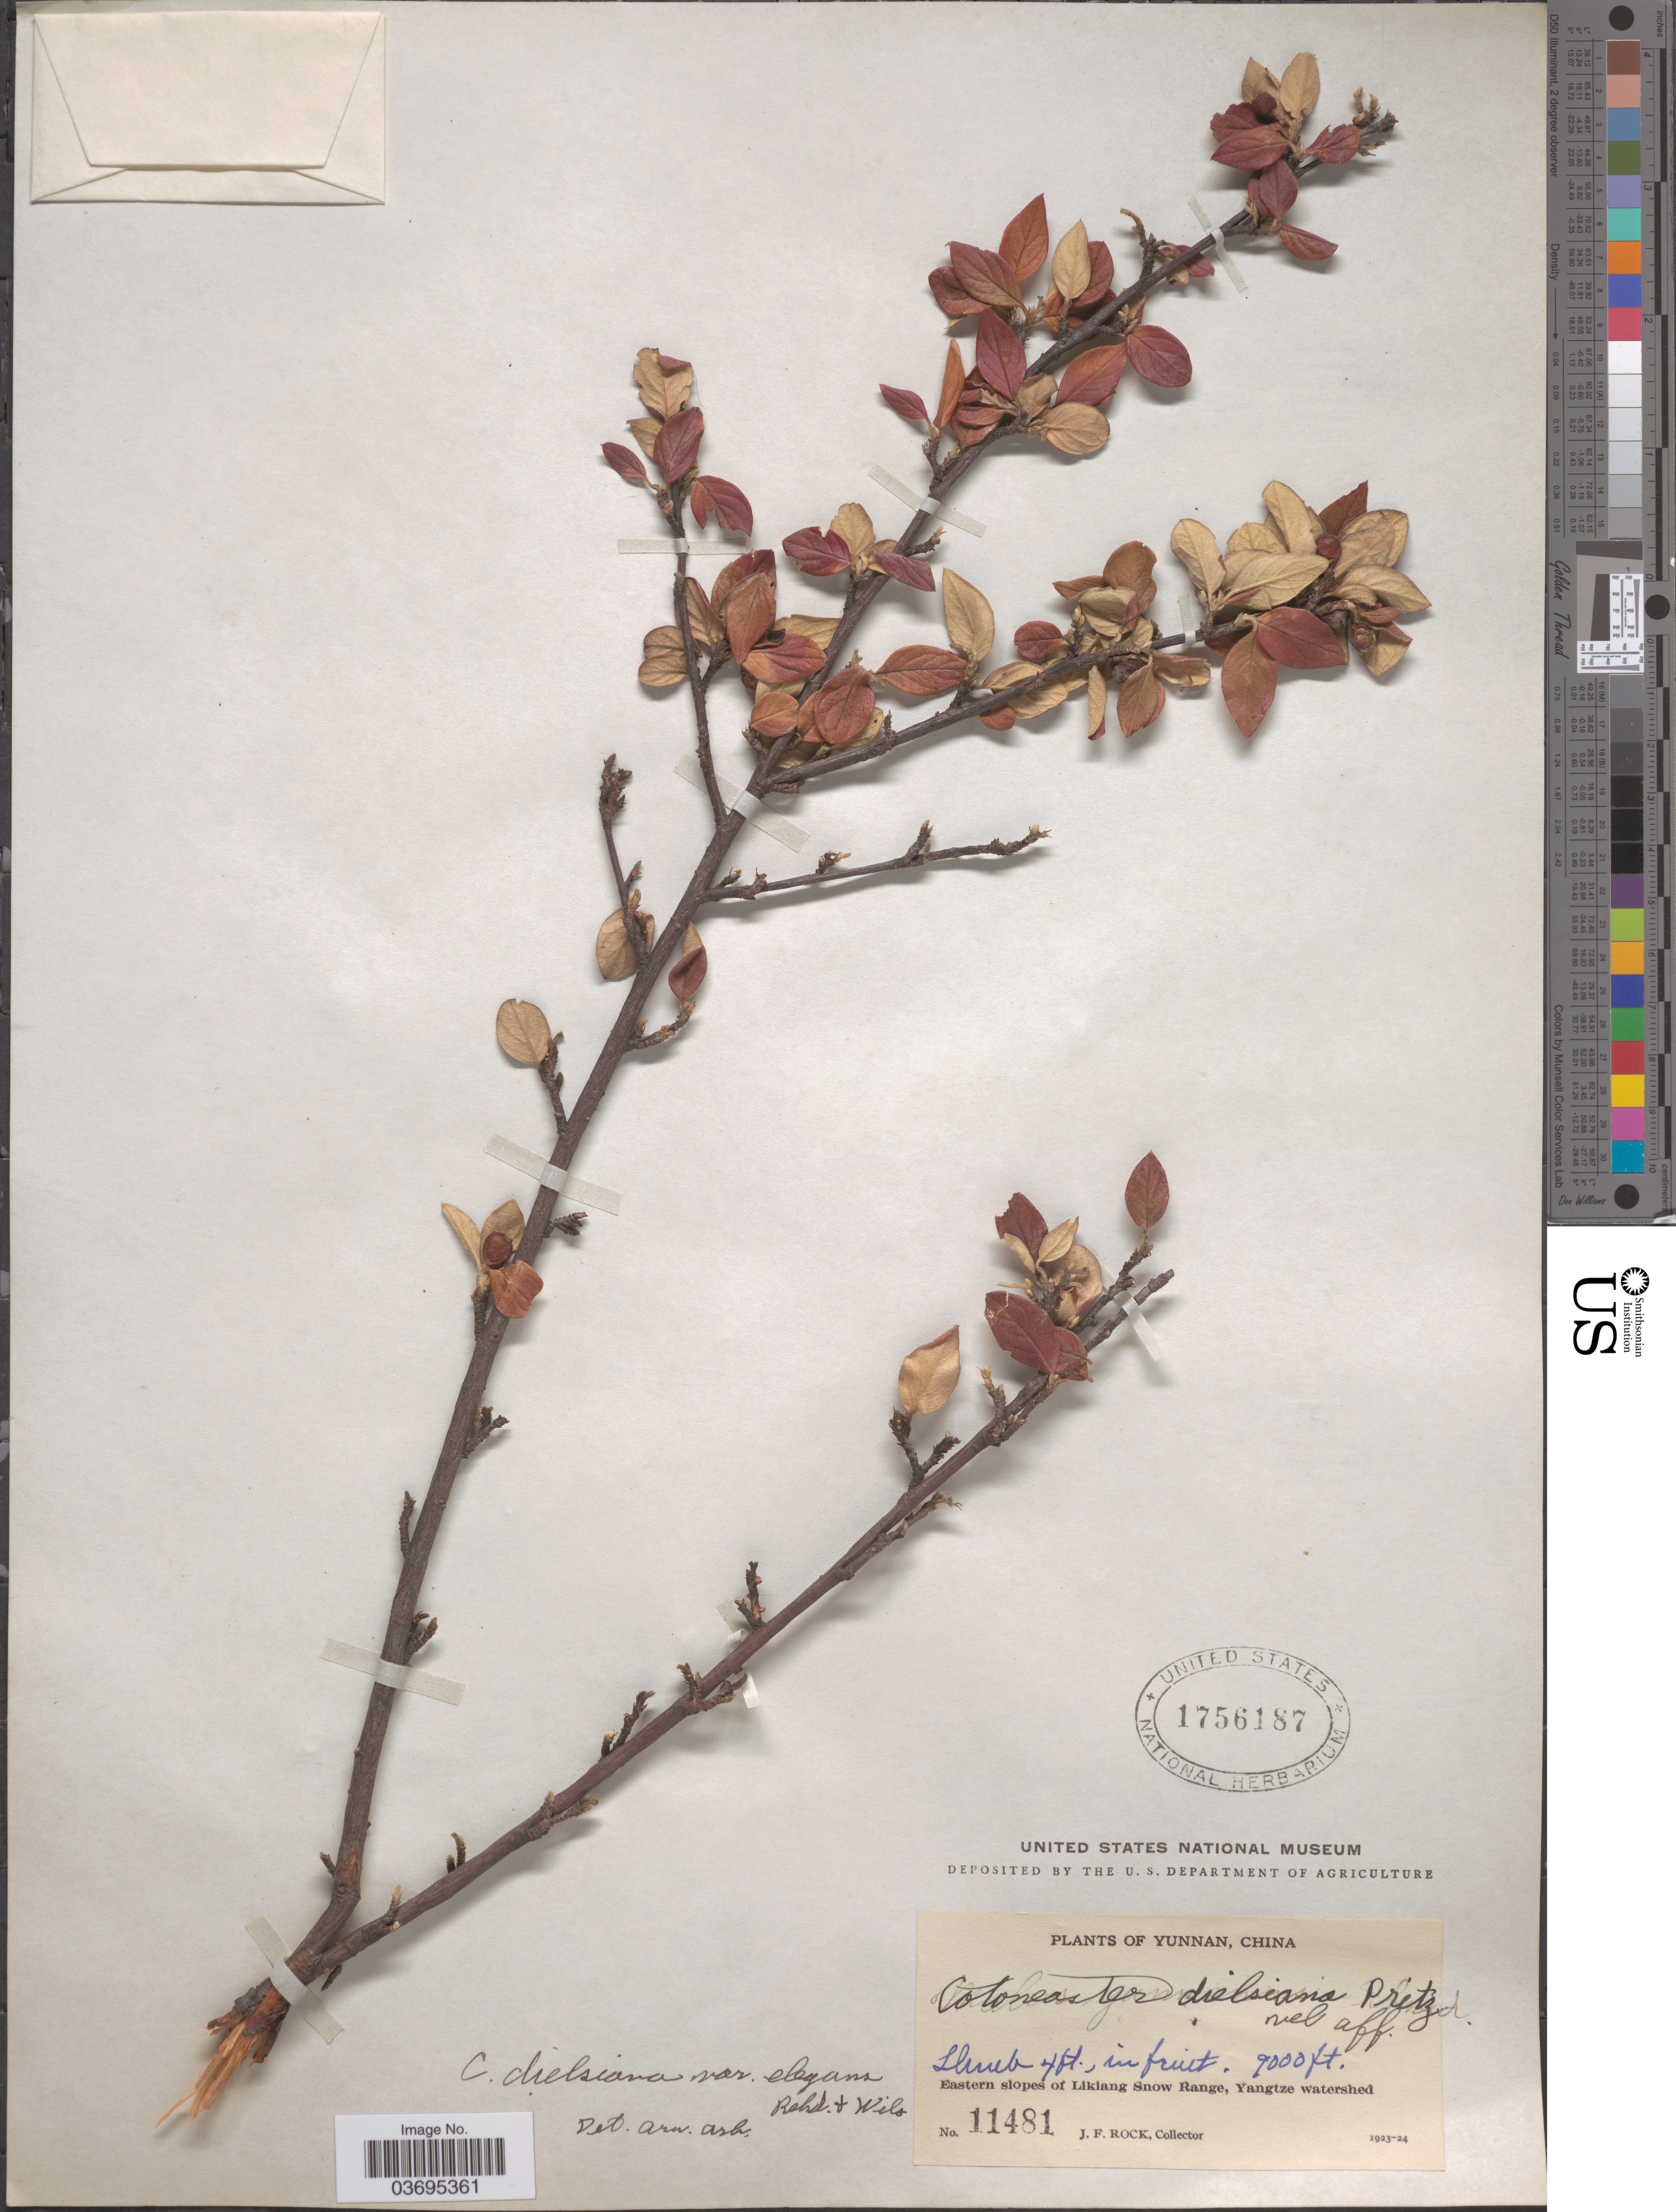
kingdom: Plantae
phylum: Tracheophyta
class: Magnoliopsida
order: Rosales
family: Rosaceae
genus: Cotoneaster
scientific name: Cotoneaster dielsianus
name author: E. Pritz. ex Diels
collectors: J. Rock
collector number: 11481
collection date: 1923/1924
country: China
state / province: Yunnan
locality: Eastern slopes of Likiang Snow Range, Yangtze watershed.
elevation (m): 2743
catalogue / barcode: US 1756187